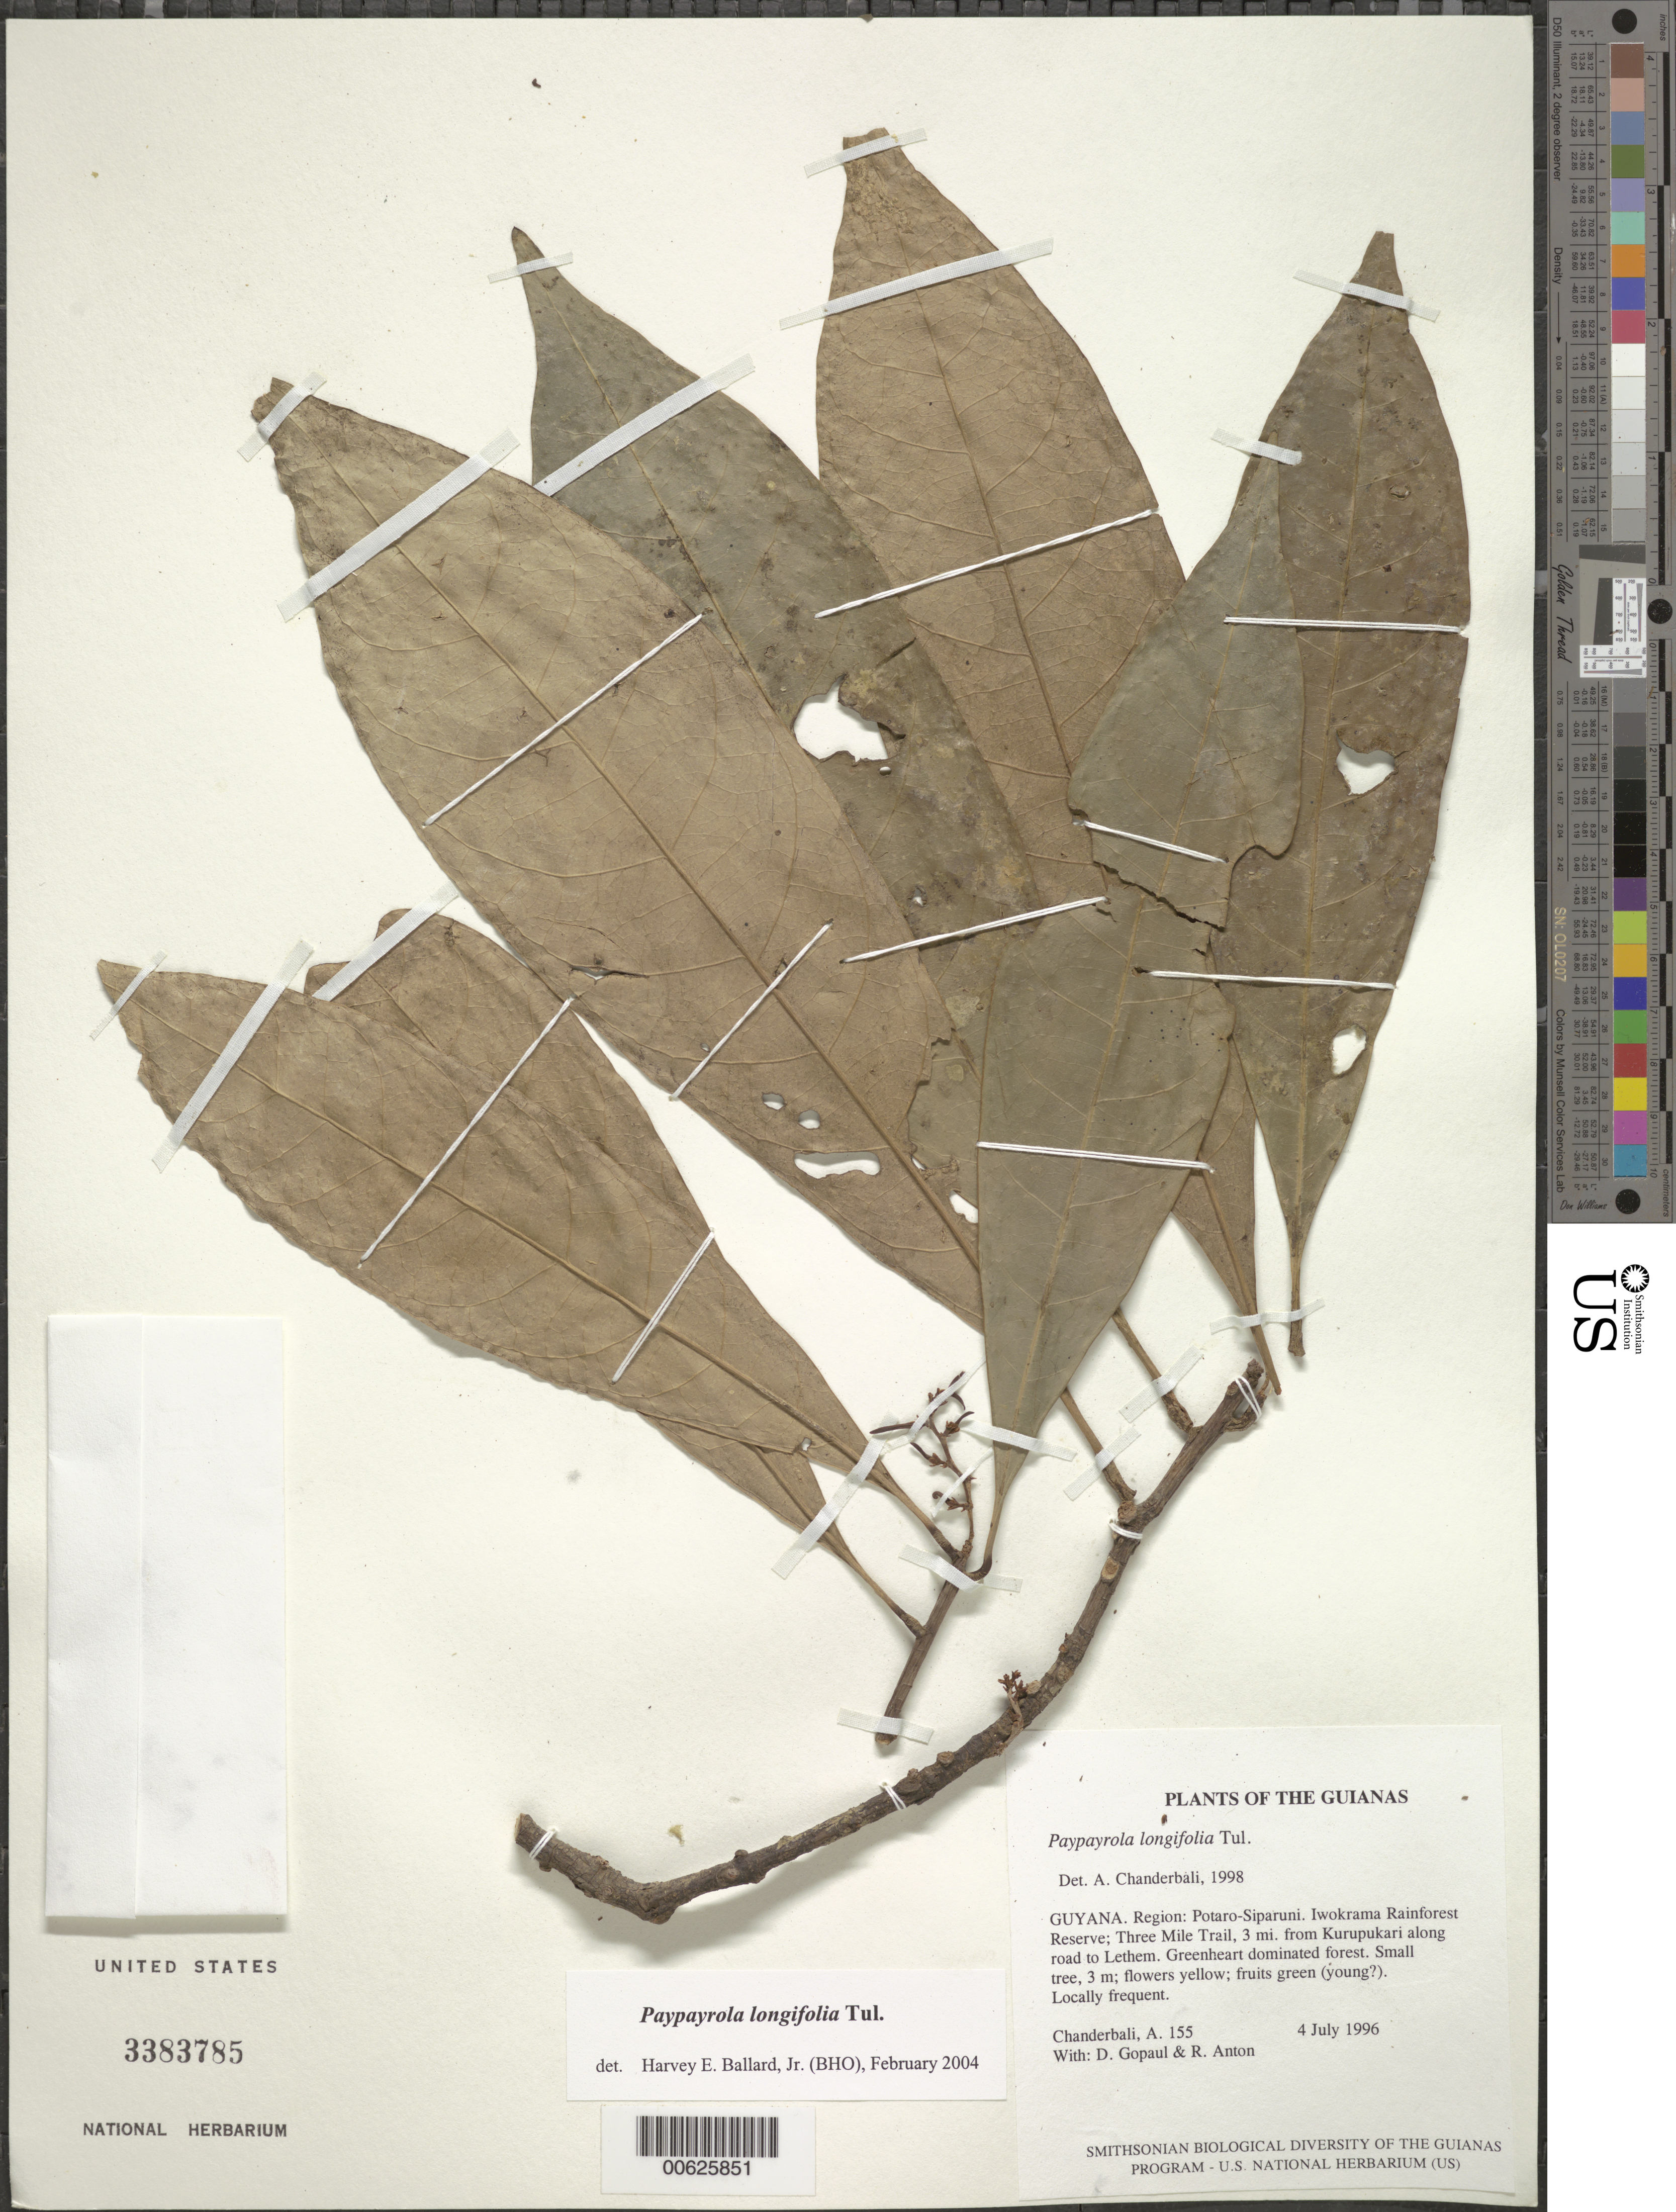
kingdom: Plantae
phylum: Tracheophyta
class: Magnoliopsida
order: Malpighiales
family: Violaceae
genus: Paypayrola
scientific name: Paypayrola longifolia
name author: Tul.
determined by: Ballard, Harvey E.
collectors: A. S. Chanderbali, D. Gopaul & R. Anton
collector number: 155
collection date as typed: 4 July 1996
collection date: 1996-07-04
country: Guyana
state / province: Potaro-Siparuni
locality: Iwokrama Rainforest Reserve; Three Mile Trail, 3 mi. from Kurupukari along road to Lethem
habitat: Greenheart dominated forest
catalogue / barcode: US 3383785